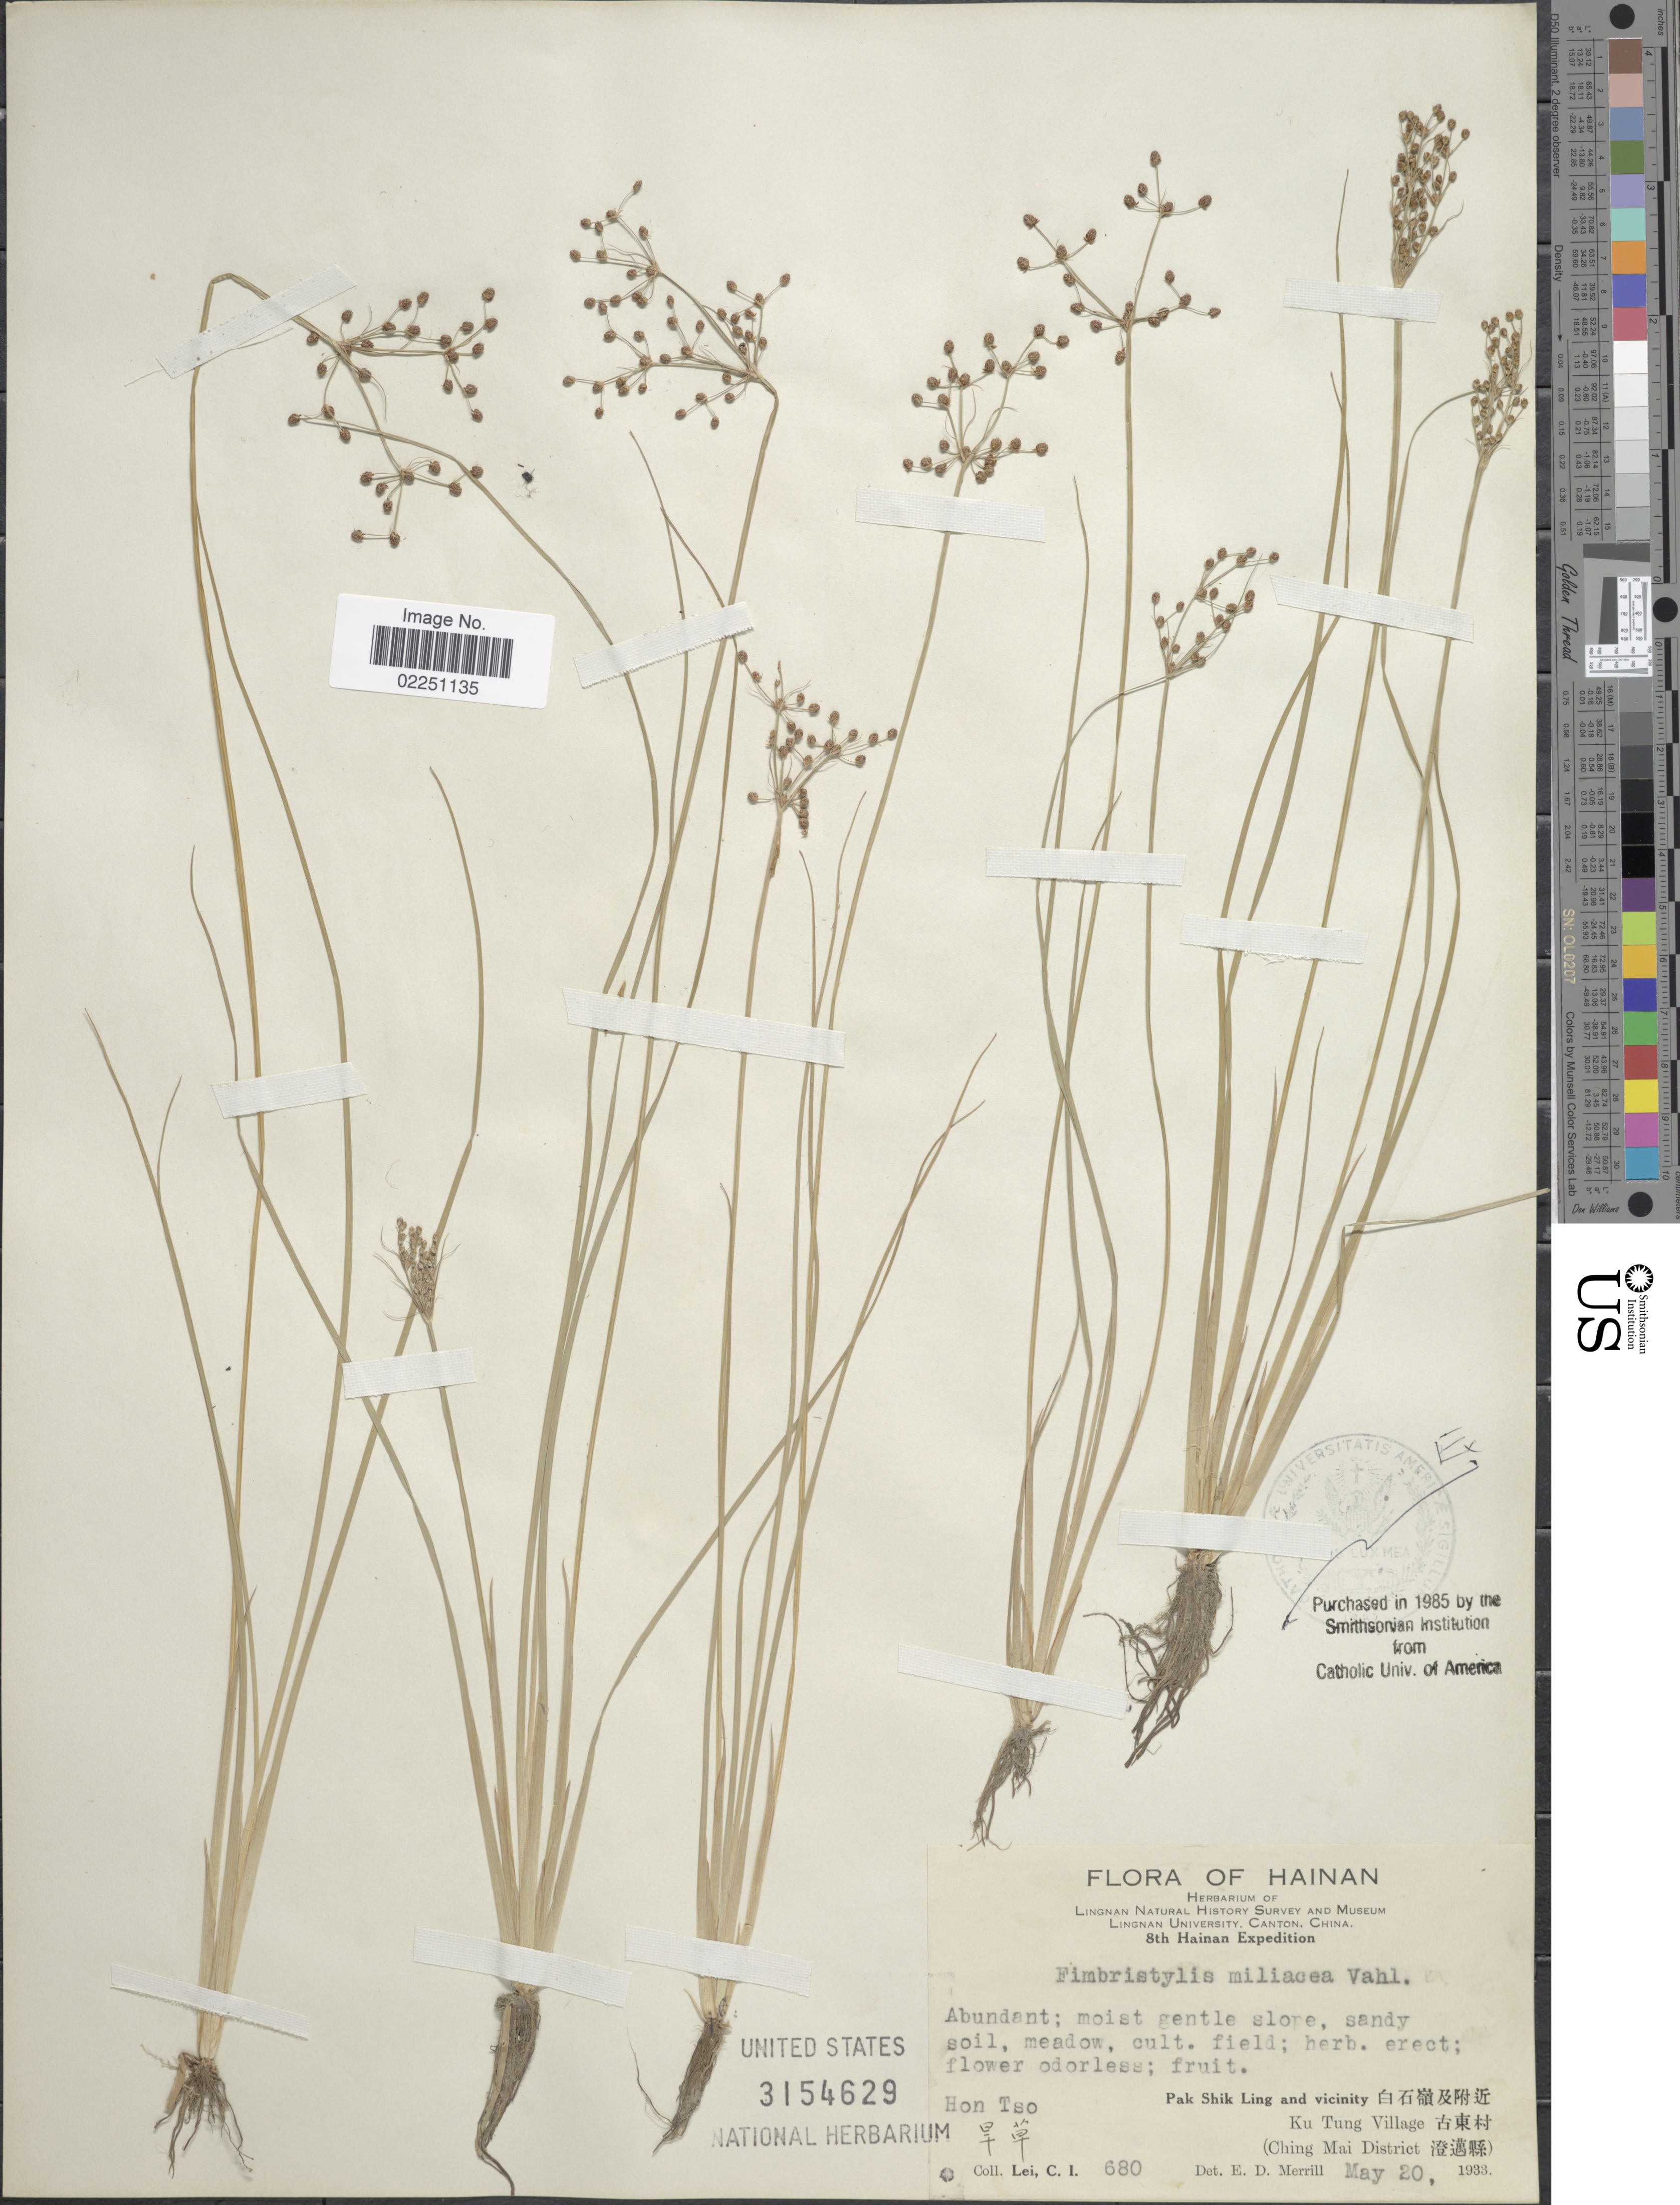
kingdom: Plantae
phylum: Tracheophyta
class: Liliopsida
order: Poales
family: Cyperaceae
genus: Fimbristylis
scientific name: Fimbristylis littoralis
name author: Gaudich.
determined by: Strong, M. T., (US), Smithsonian Institution - National Museum of Natural History (UNITED STATES)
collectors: C. I. Lei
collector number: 680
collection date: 1933-05-20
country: China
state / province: Hainan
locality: Hon Tso. Pak Shik Ling and vicinity. Ku Tung Village. (Ching Mai District)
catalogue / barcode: US 3154629